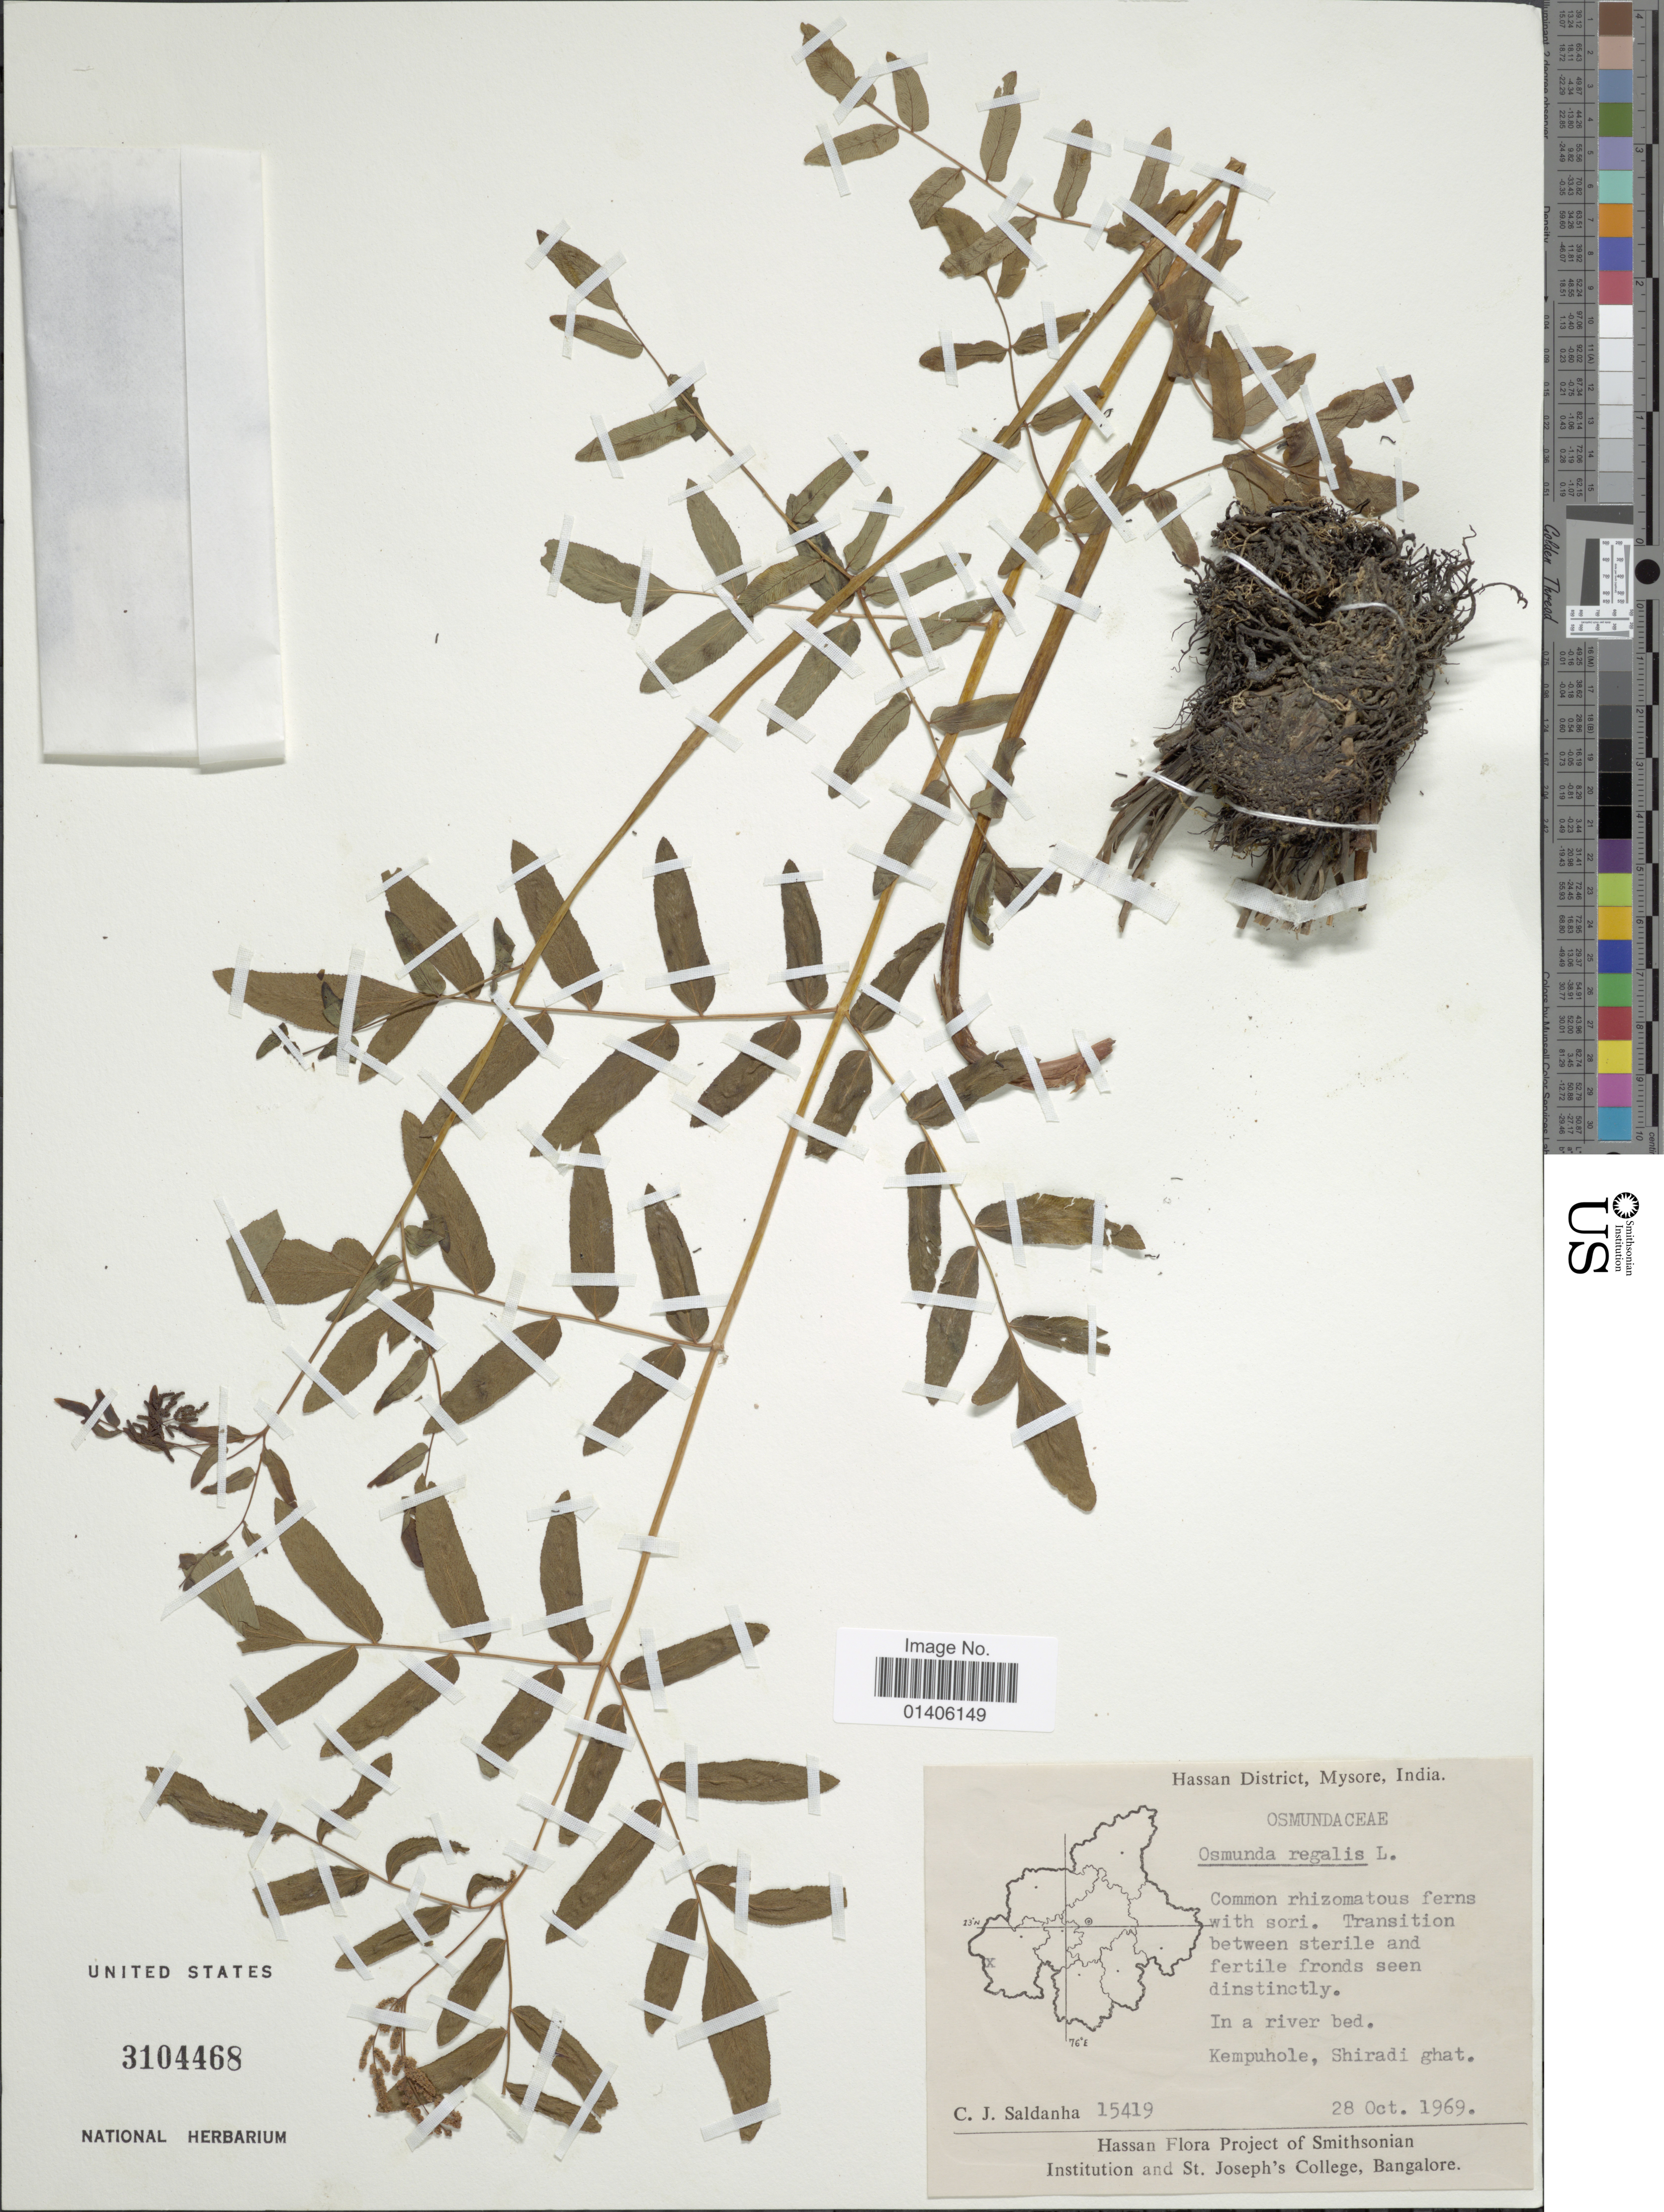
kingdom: Plantae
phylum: Tracheophyta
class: Polypodiopsida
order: Osmundales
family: Osmundaceae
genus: Osmunda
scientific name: Osmunda regalis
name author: L.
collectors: C. J. Saldanha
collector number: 15419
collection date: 1969-10-28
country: India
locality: Hassan District, Mysore, Kempuhole, Shiradi Ghat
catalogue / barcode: US 3104468